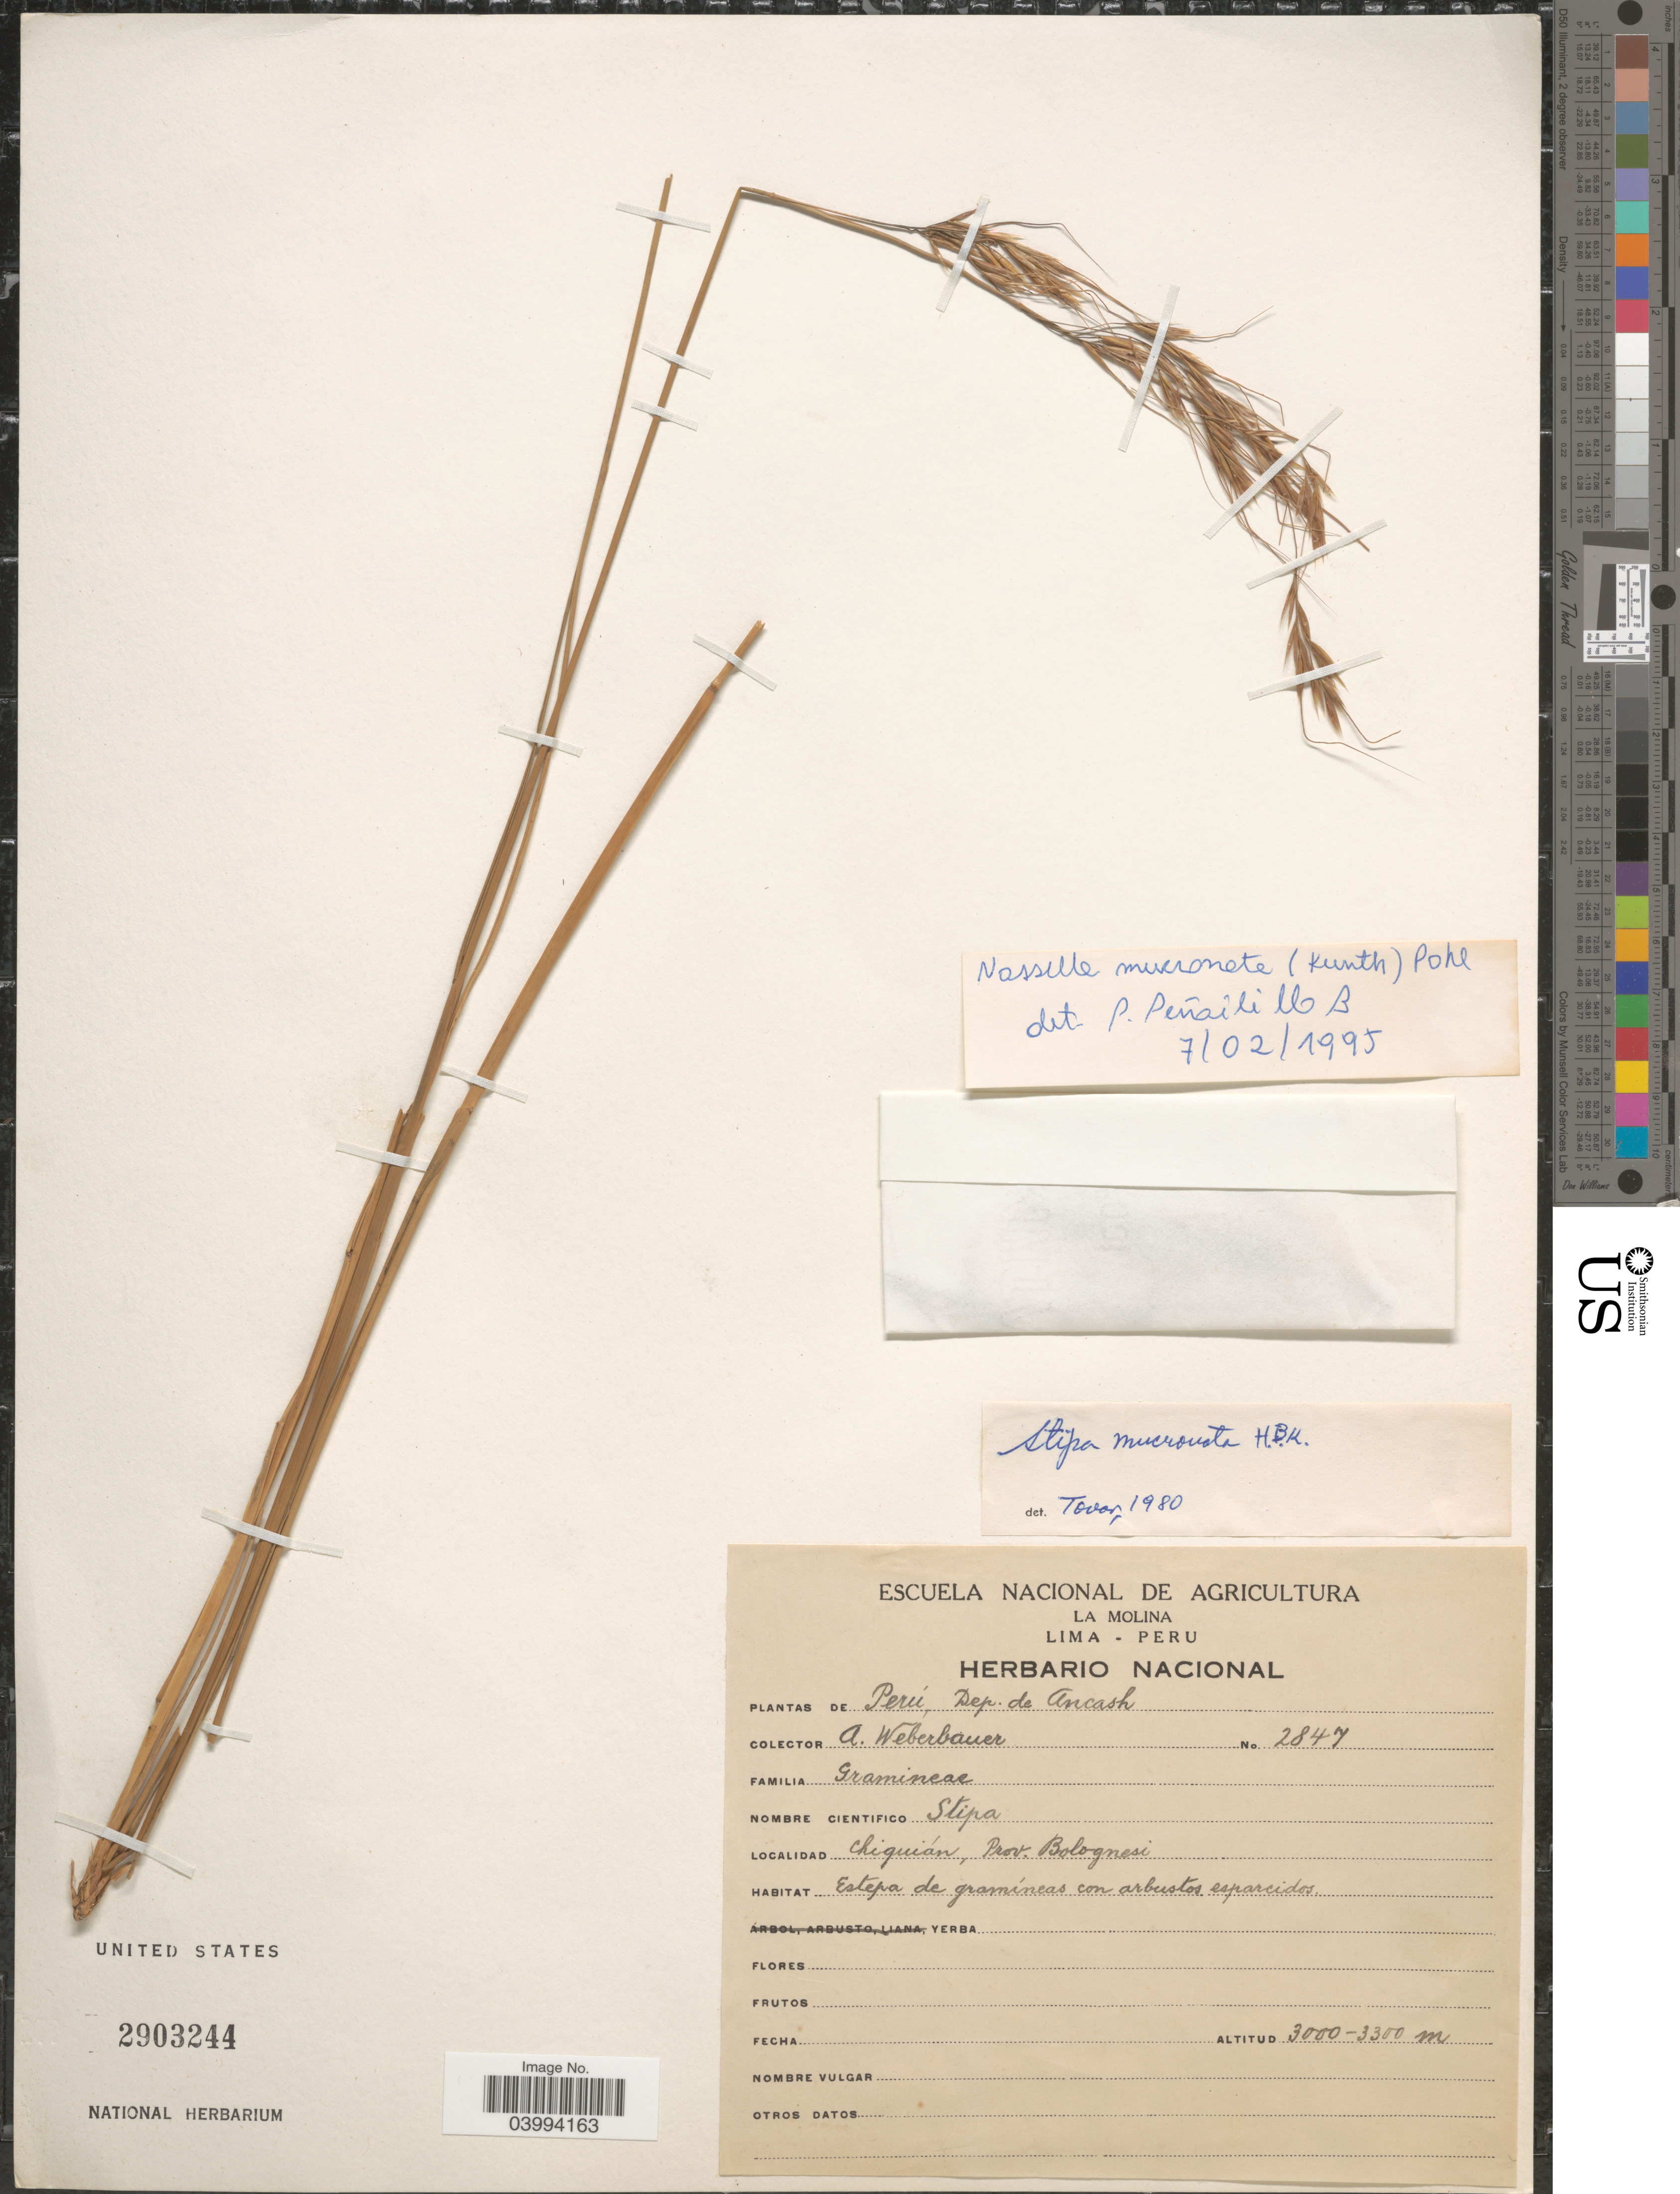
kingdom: Plantae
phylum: Tracheophyta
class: Liliopsida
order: Poales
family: Poaceae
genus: Nassella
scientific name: Nassella mucronata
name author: (Kunth) R.W. Pohl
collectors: A. Weberbauer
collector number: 2847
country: Peru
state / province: Ancash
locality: Dep. de Ancash. Chiquián, Prov. Bolognesi.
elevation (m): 3000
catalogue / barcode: US 2903244